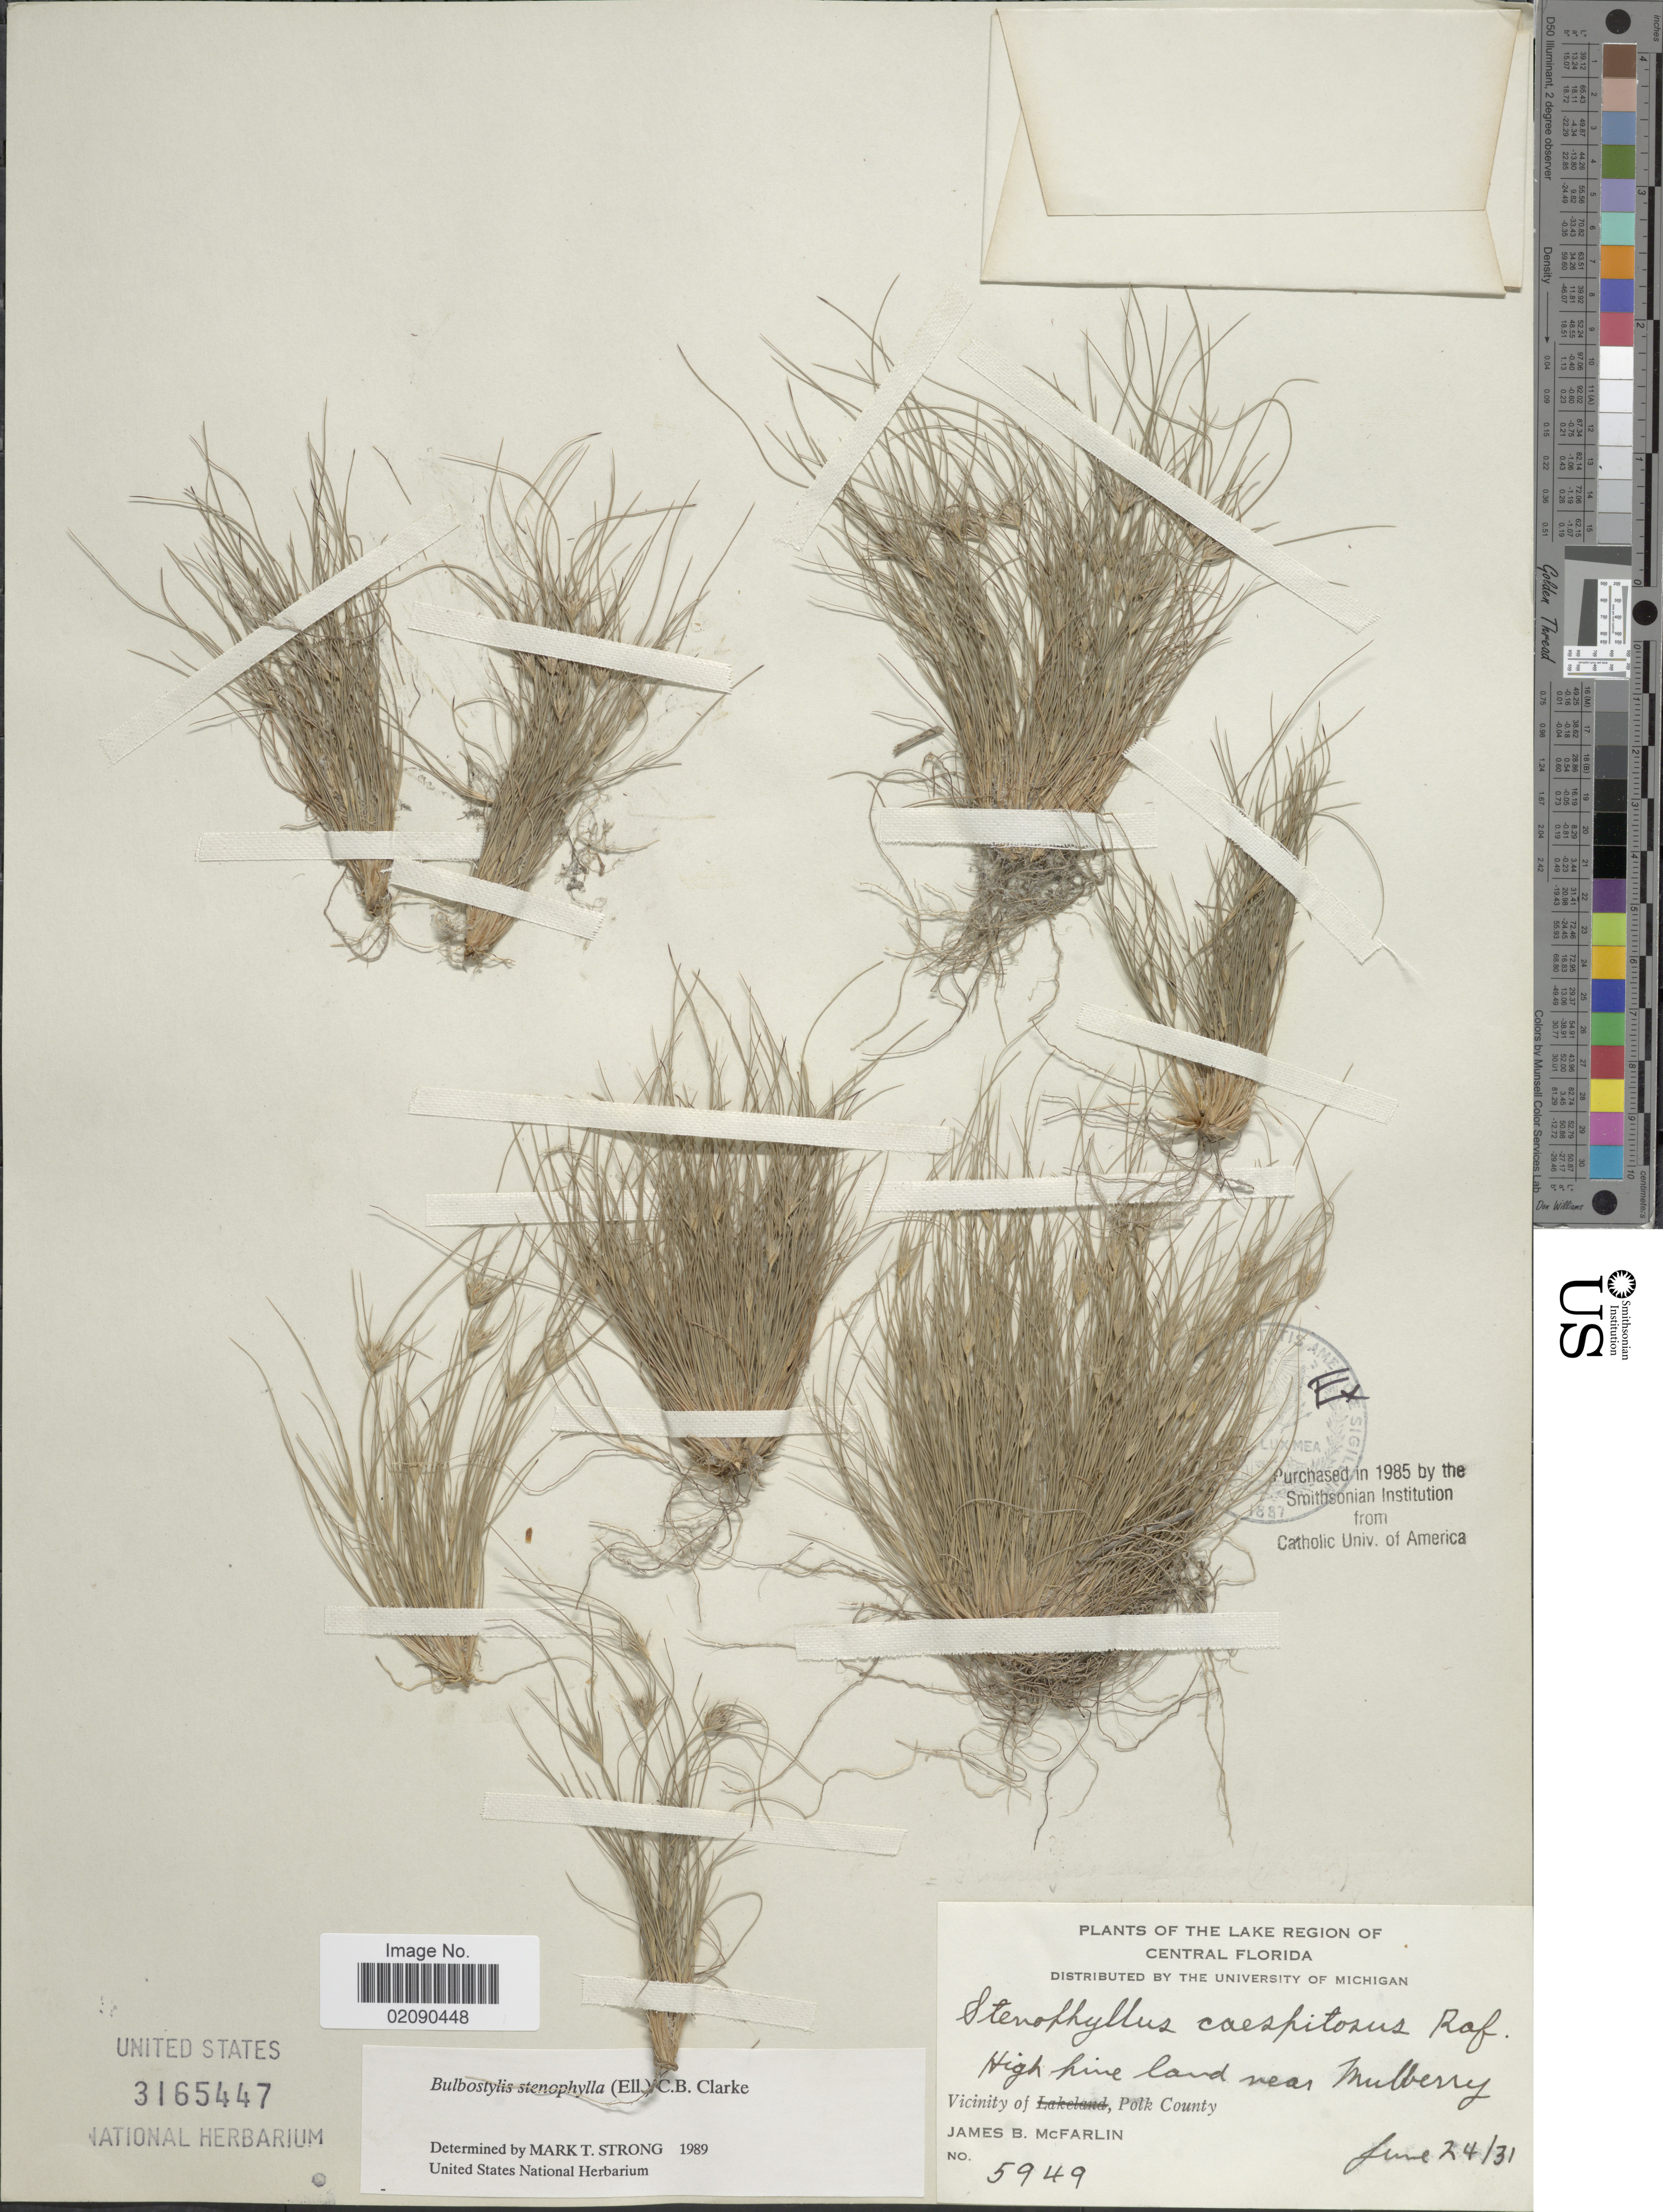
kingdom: Plantae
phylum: Tracheophyta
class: Liliopsida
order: Poales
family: Cyperaceae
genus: Bulbostylis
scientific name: Bulbostylis stenophylla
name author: (Elliott) C.B. Clarke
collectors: J. McFarlin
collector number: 5949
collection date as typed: Transcribed d/m/y: 24/6/31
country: United States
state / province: Florida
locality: The Lake Region of Central Florida, High pine land near Mulberry, Vicinity of Polk County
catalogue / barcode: US 3165447